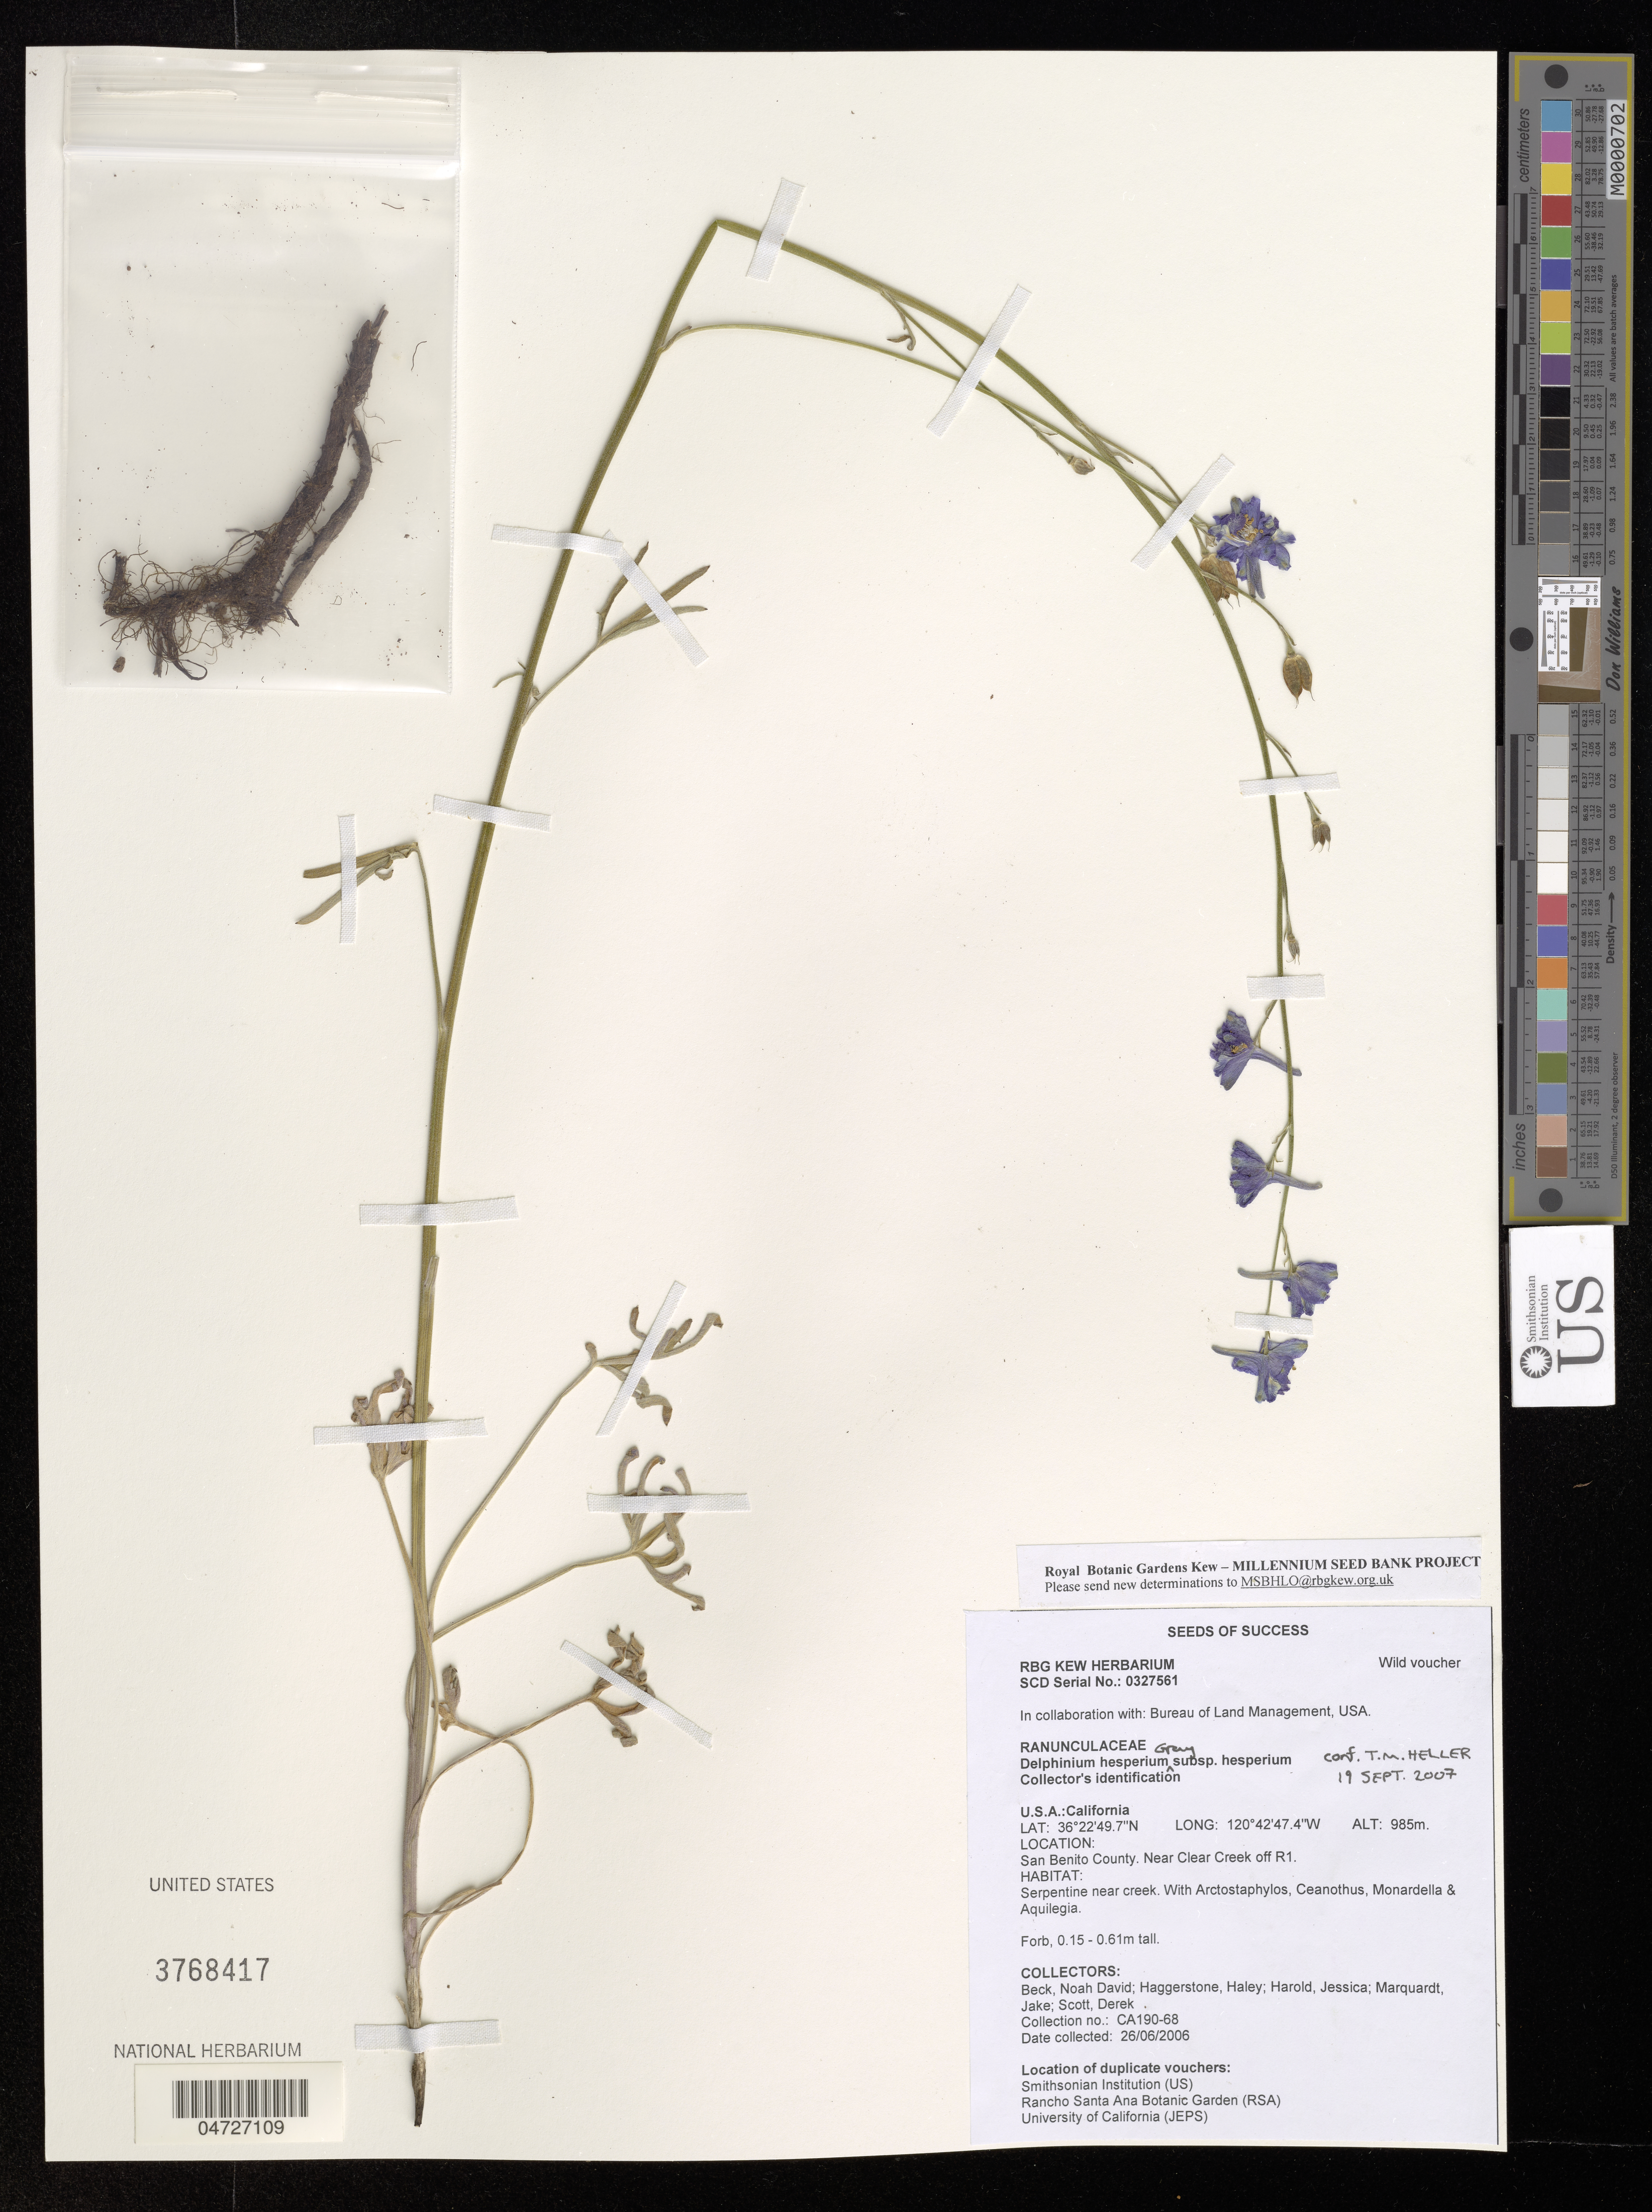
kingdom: Plantae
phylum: Tracheophyta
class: Magnoliopsida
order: Ranunculales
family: Ranunculaceae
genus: Delphinium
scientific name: Delphinium hesperium subsp. hesperium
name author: A. Gray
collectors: N. Beck, H. Haggerstone, J. Harold, J. Marquardt & D. Scott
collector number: CA190-68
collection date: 2006-06-26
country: United States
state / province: California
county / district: San Benito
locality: San Benito County. Near Clear Creek off R1.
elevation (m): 985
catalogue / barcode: US 3768417